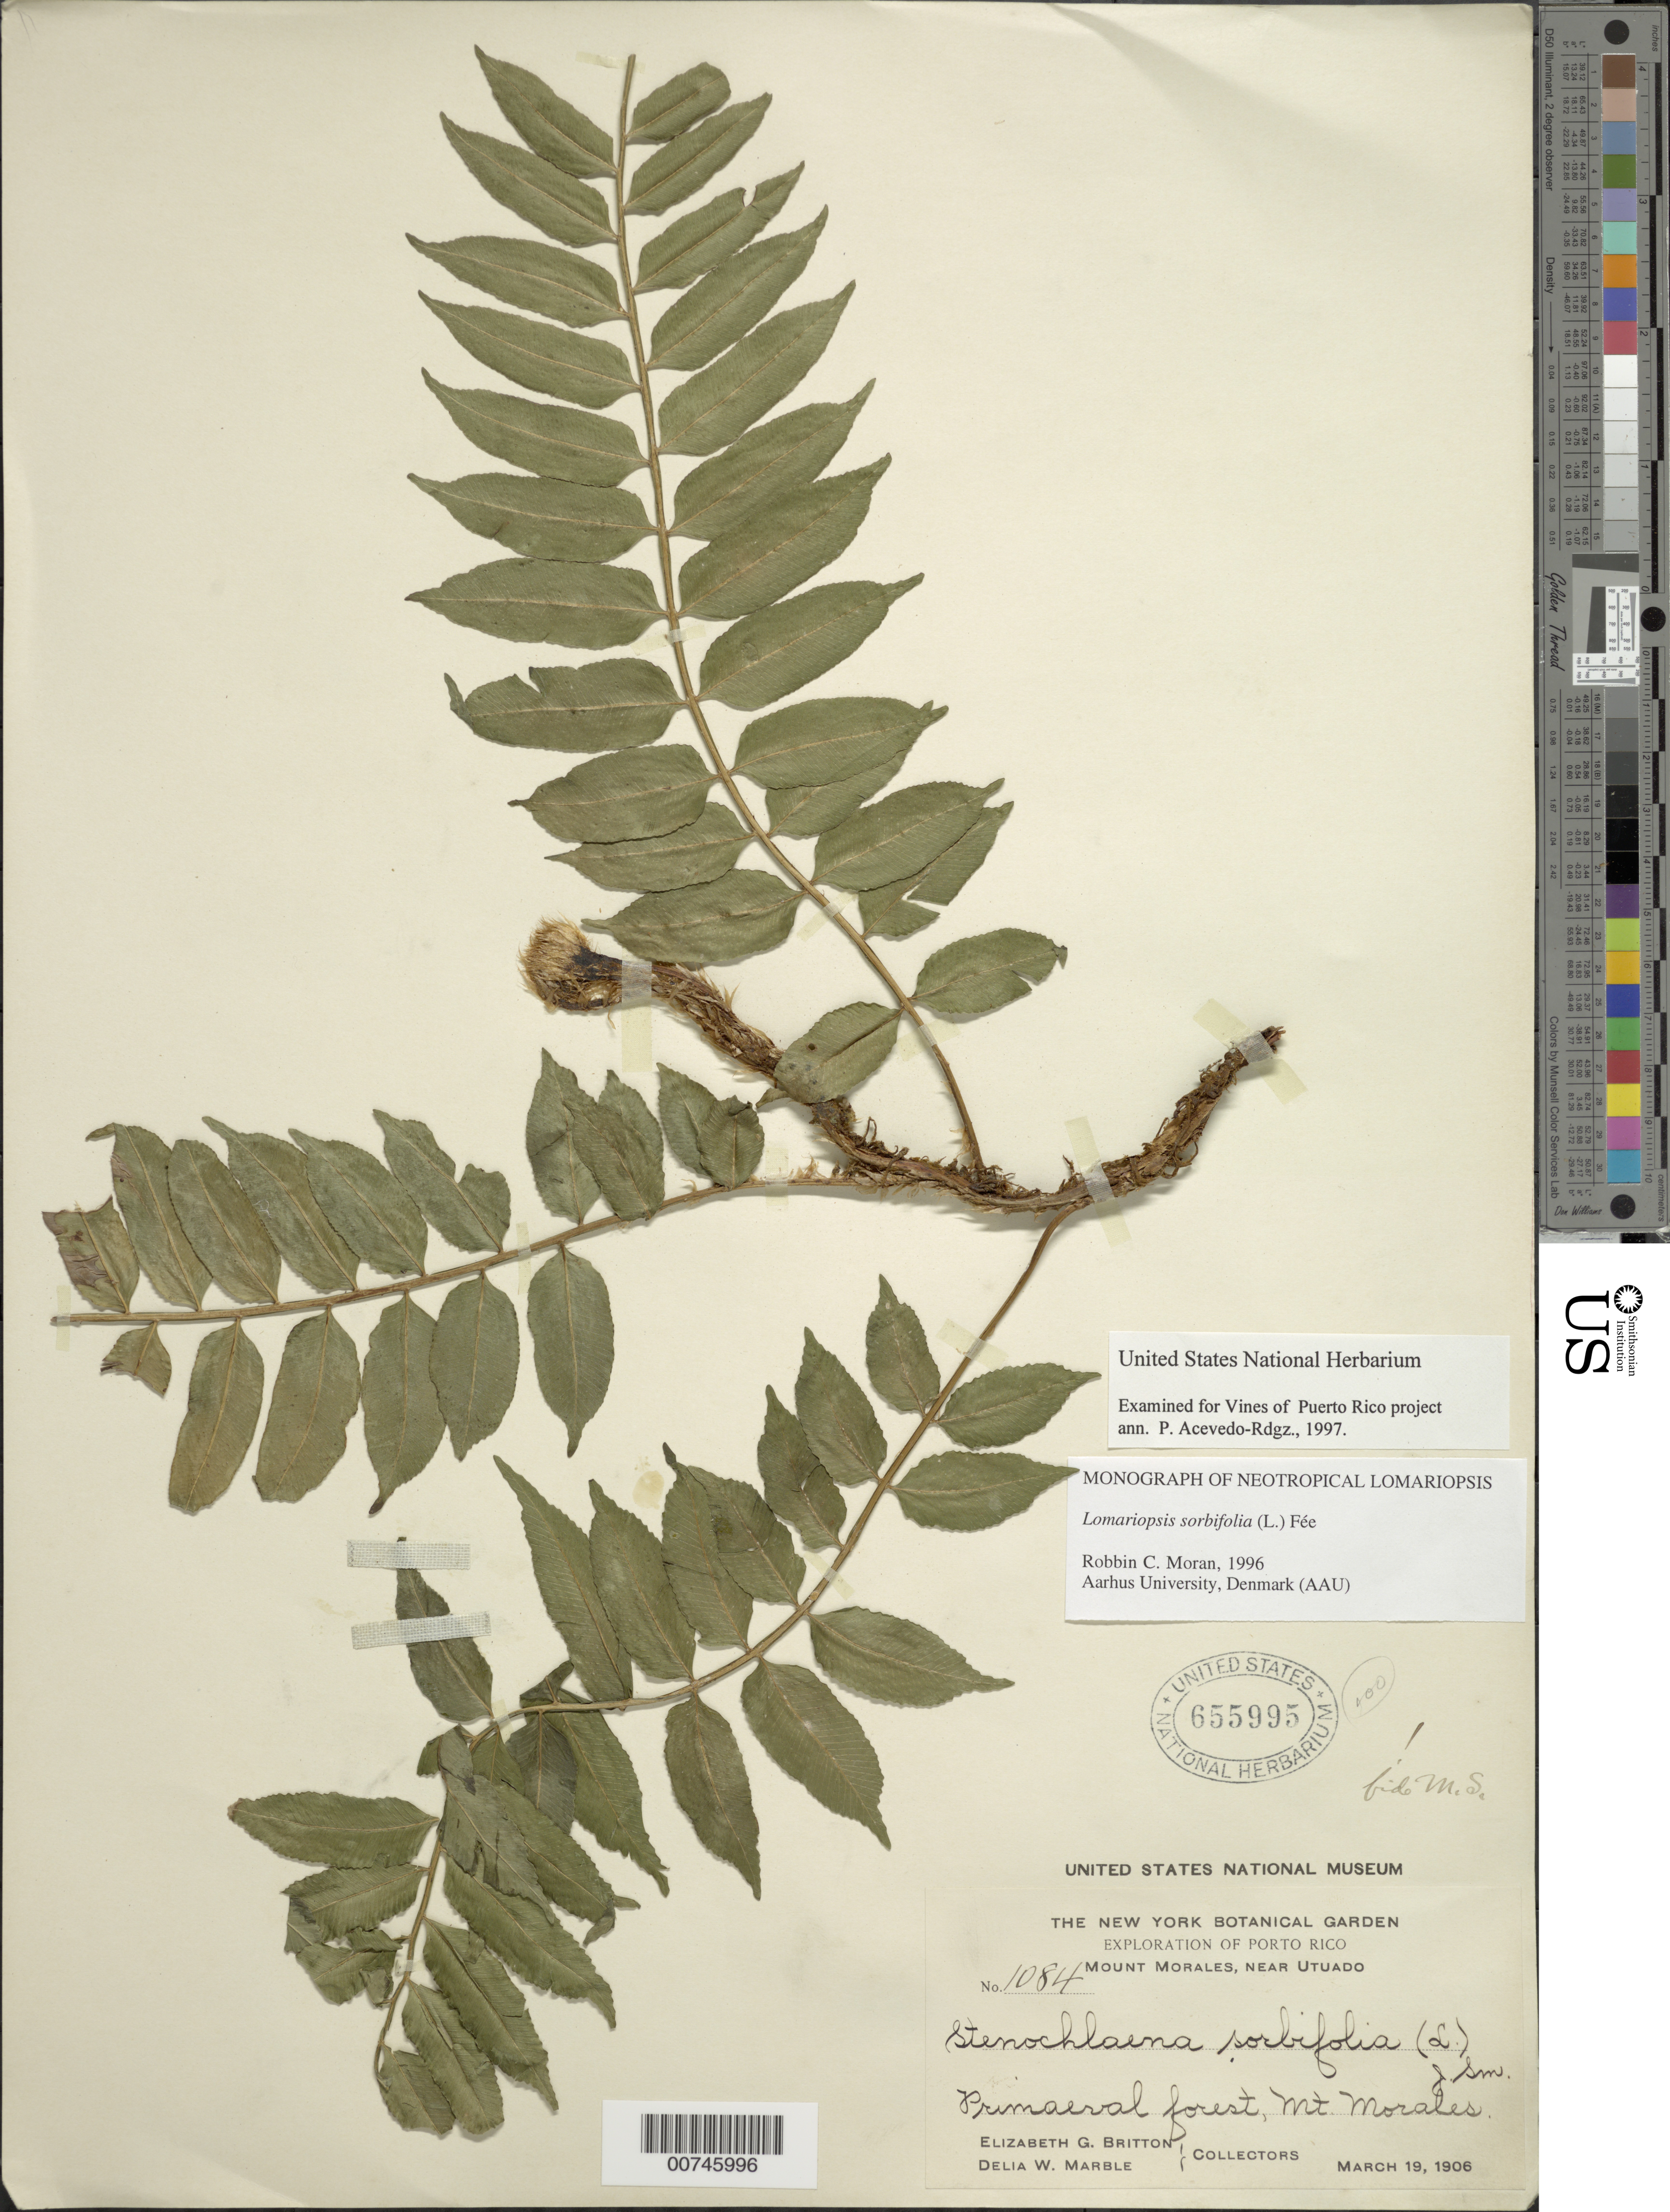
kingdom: Plantae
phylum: Tracheophyta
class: Polypodiopsida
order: Polypodiales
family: Lomariopsidaceae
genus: Lomariopsis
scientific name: Lomariopsis sorbifolia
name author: (L.) Fée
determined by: Moran, R. C.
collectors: E. G. Britton & D. W. Marble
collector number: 1084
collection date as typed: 19 Mar 1906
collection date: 1906-03-19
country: Puerto Rico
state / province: Utuado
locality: Mount Morales, near Utuado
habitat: Primaeval forest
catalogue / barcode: US 655995